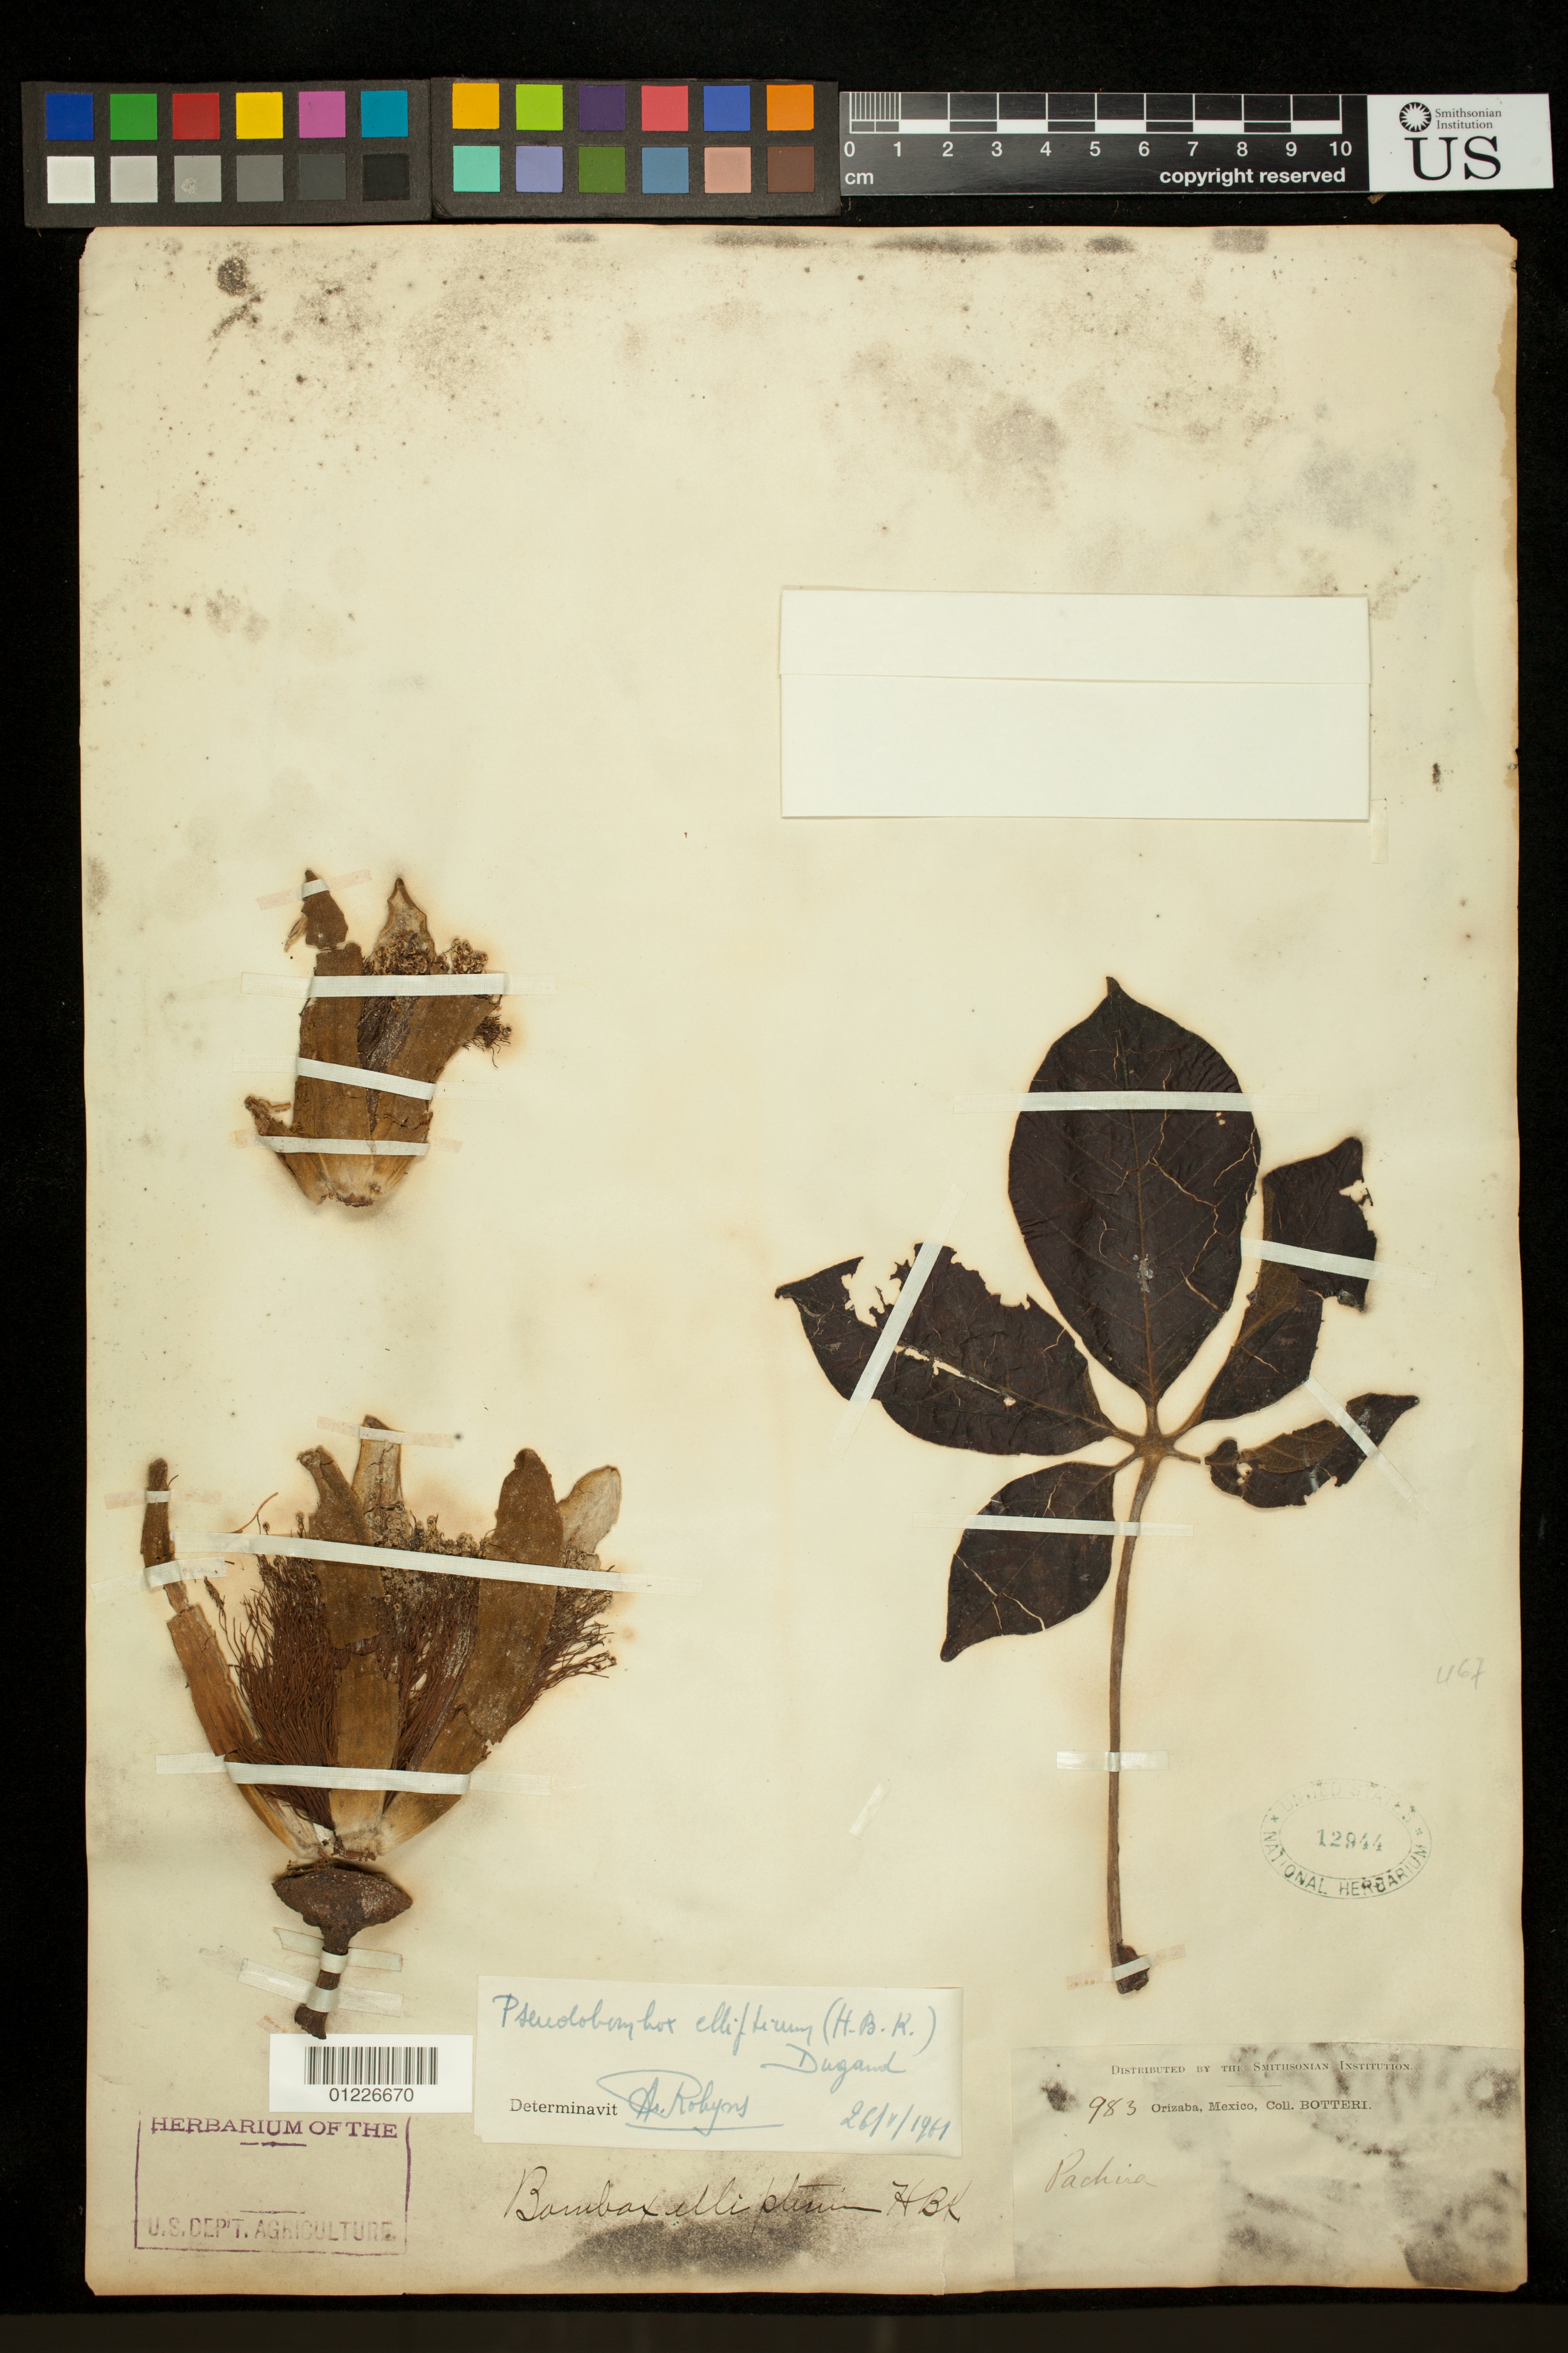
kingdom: Plantae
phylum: Tracheophyta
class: Magnoliopsida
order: Malvales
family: Malvaceae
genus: Pseudobombax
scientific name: Pseudobombax ellipticum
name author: (Kunth) Dugand G.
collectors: -. Botteri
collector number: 983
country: Mexico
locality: Orizaba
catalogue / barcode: US 12944